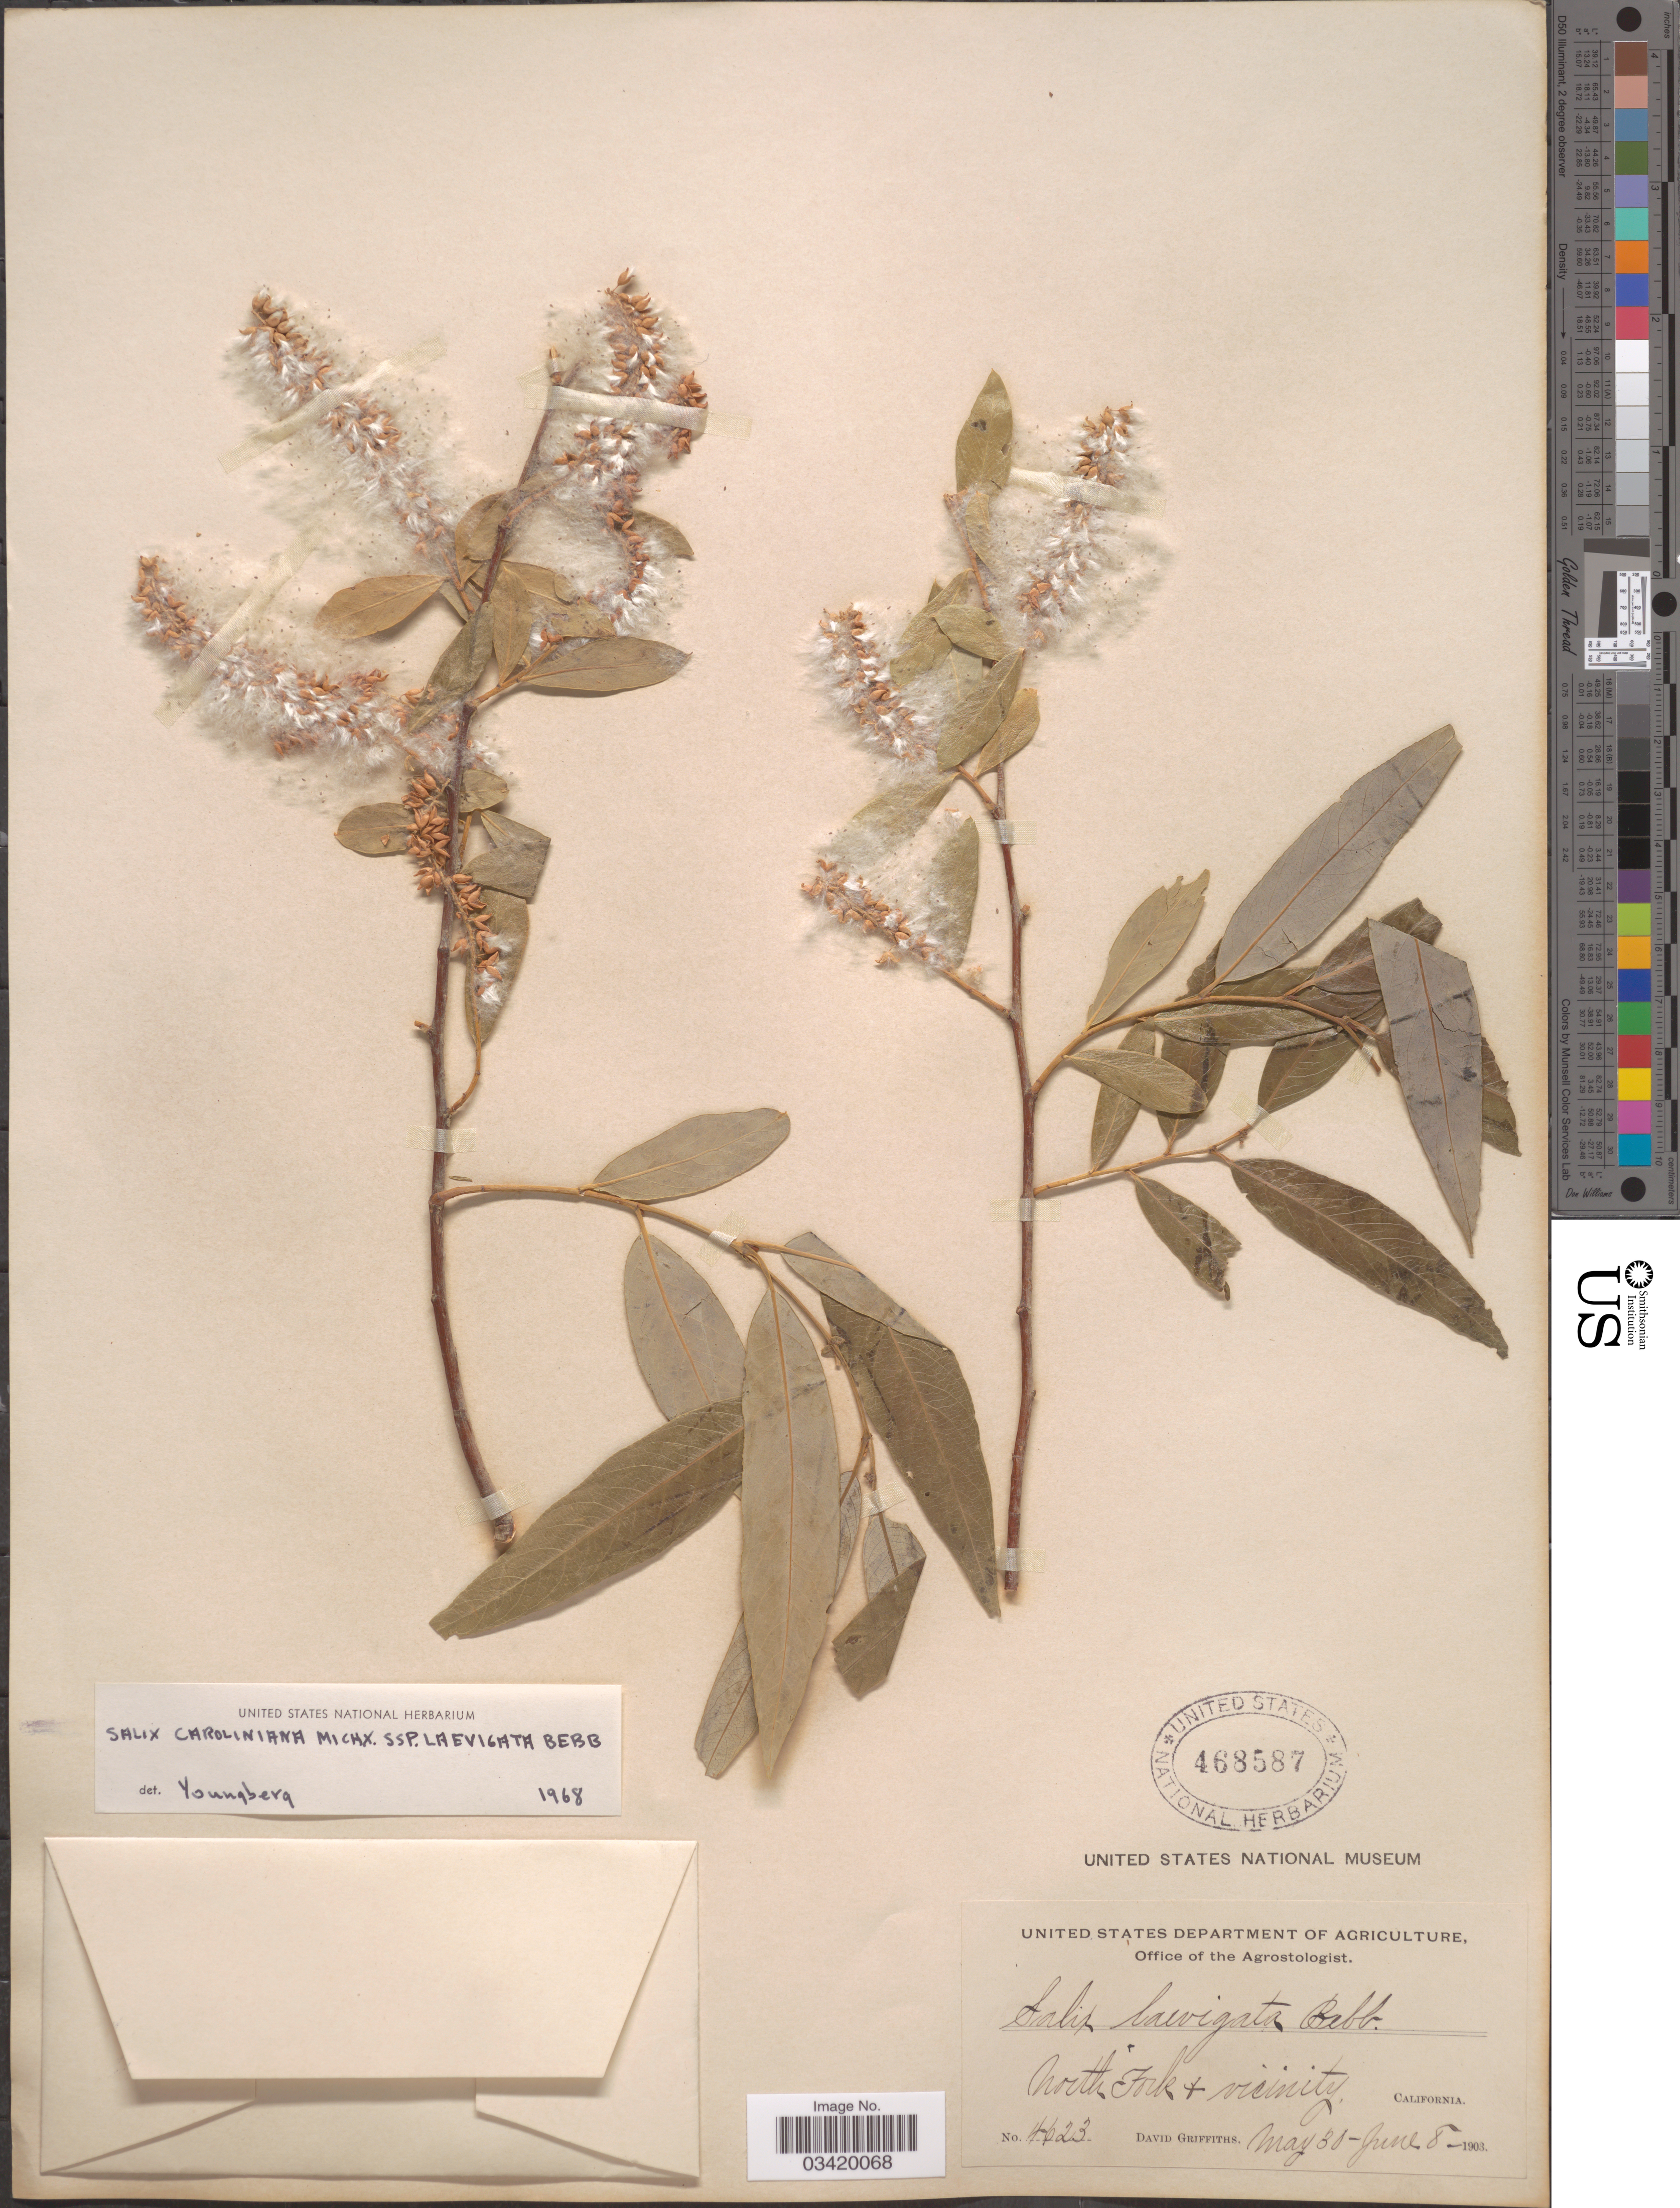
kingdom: Plantae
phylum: Tracheophyta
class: Magnoliopsida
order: Malpighiales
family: Salicaceae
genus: Salix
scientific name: Salix caroliniana subsp. laevigata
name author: Bebb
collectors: D. Griffiths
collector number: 4623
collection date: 1903-05-30/1903-06-08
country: United States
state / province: California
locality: North Fork & Vicinity.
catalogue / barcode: US 468587